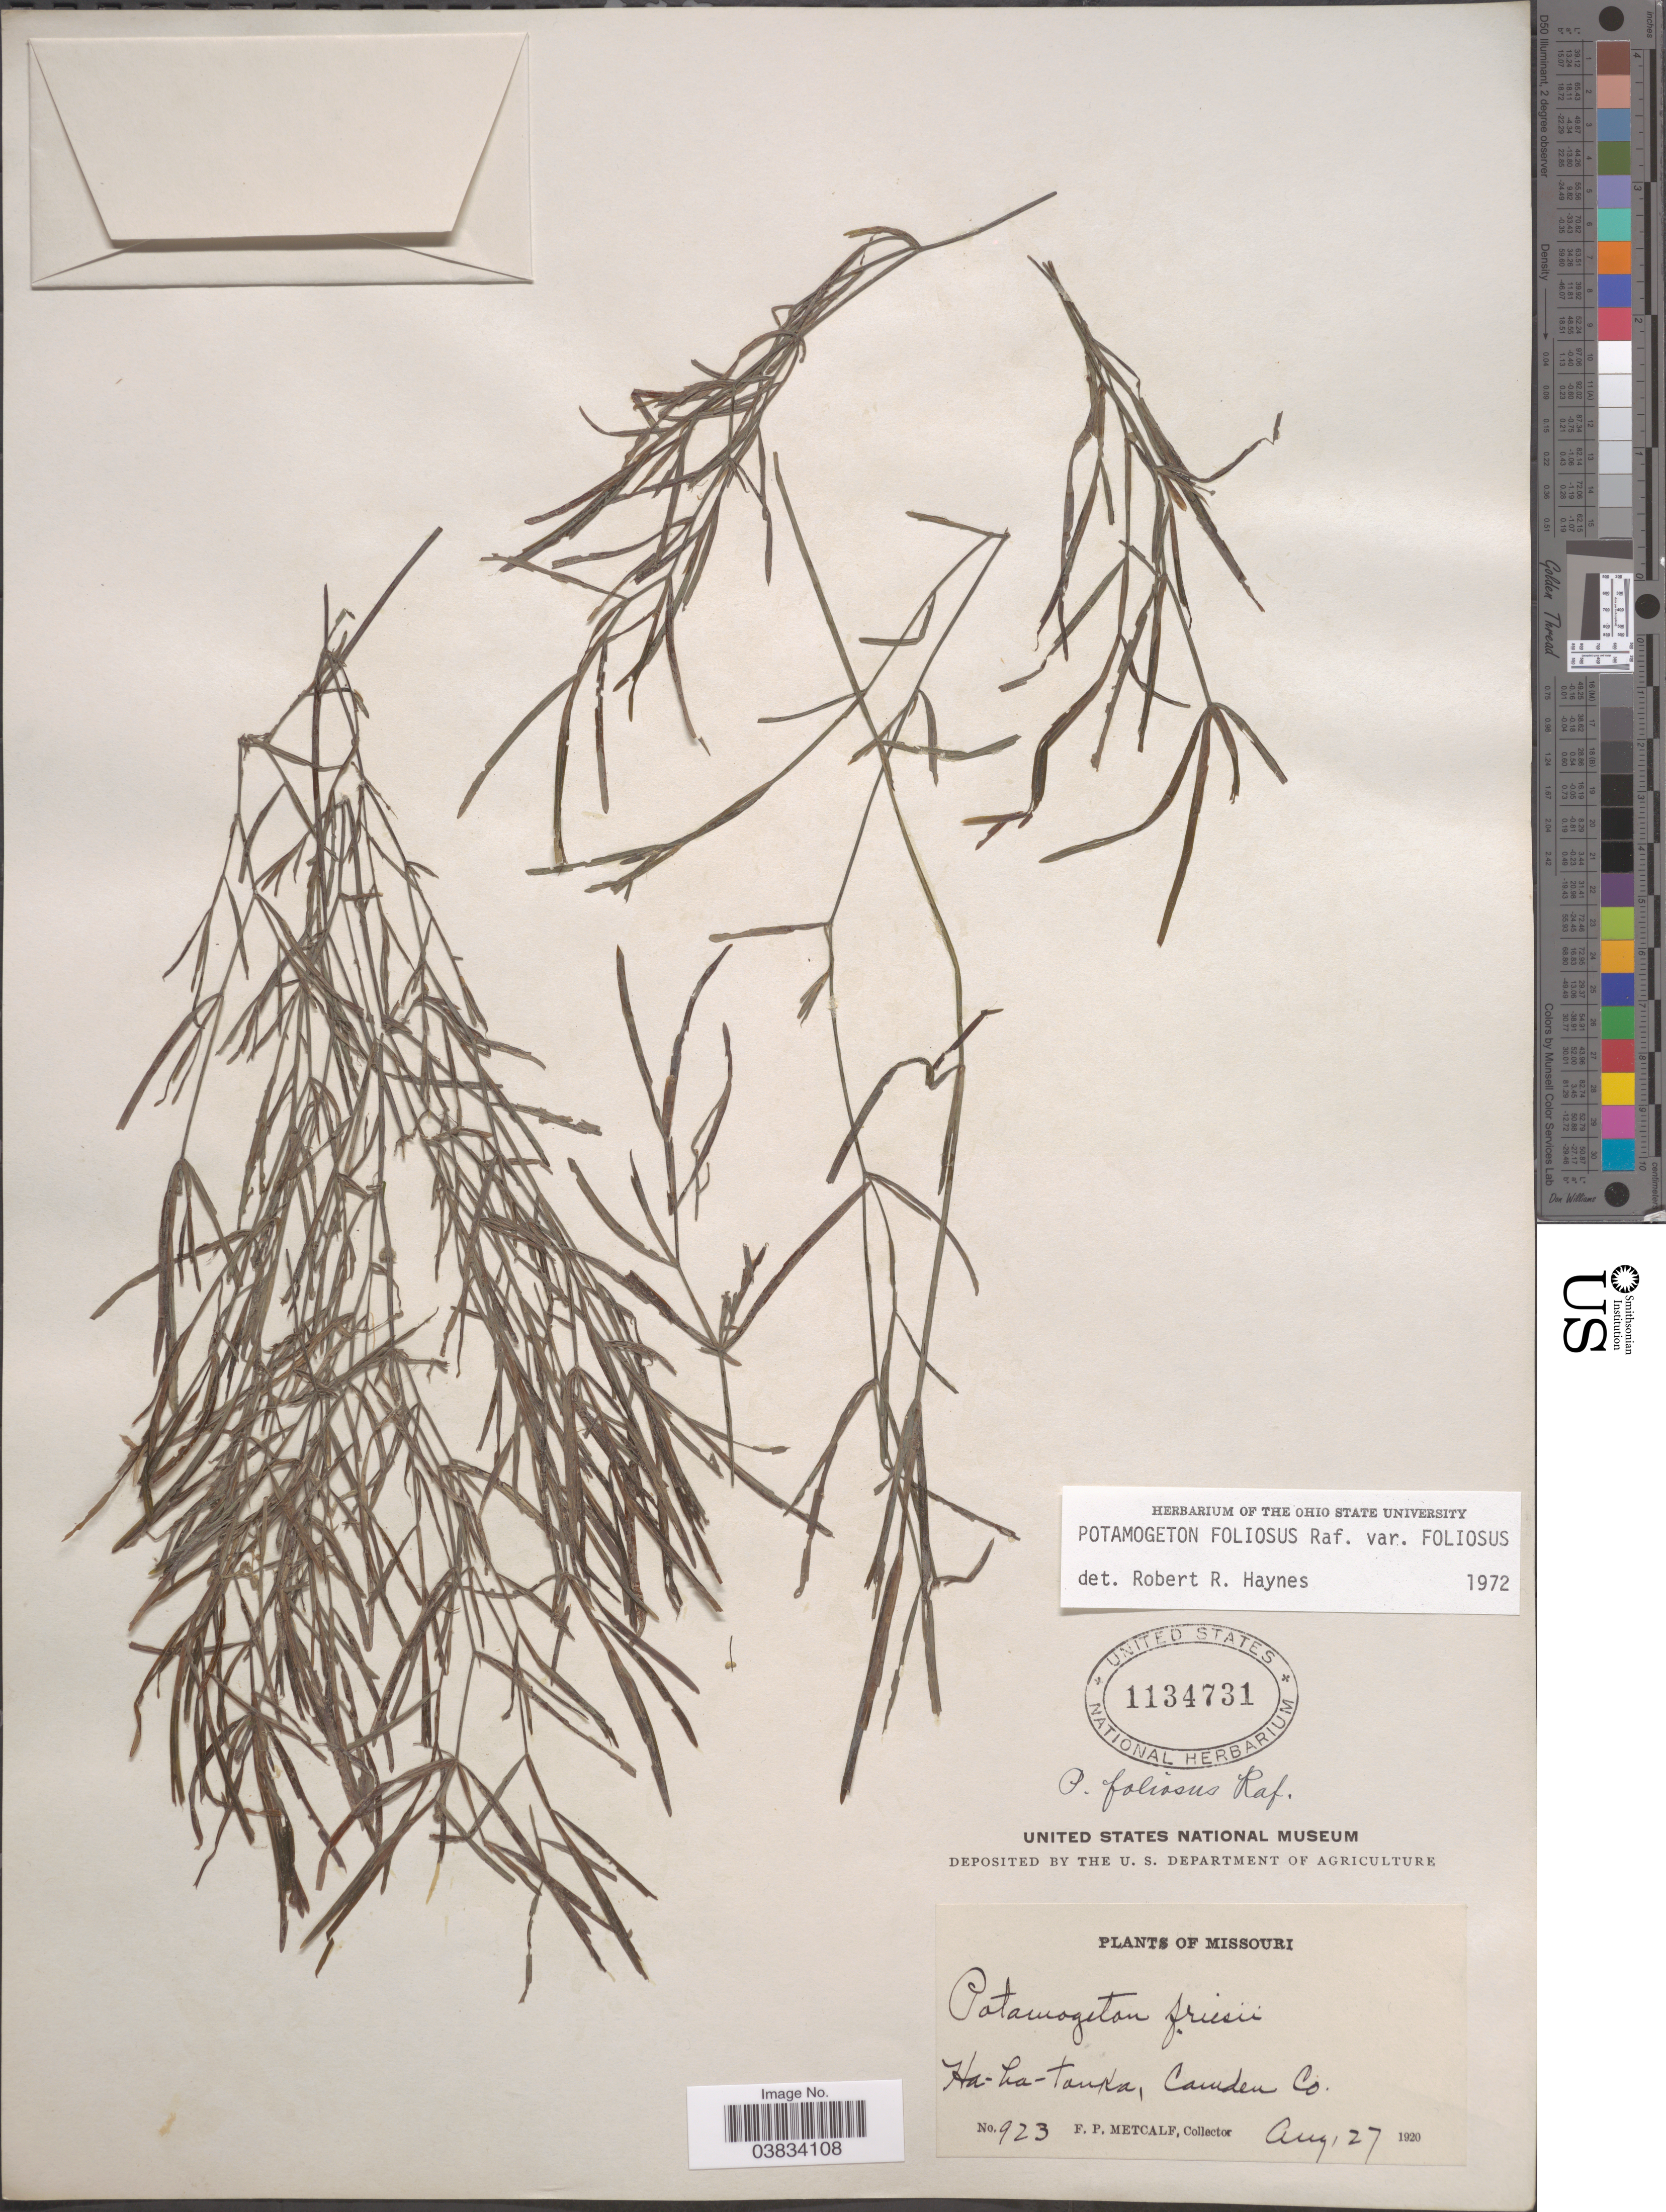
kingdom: Plantae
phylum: Tracheophyta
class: Liliopsida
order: Alismatales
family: Potamogetonaceae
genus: Potamogeton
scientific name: Potamogeton foliosus var. foliosus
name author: Raf.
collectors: F. Metcalf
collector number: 923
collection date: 1920-08-27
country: United States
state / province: Missouri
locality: Ha-ha-tonka, Camden Co.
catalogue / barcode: US 1134731